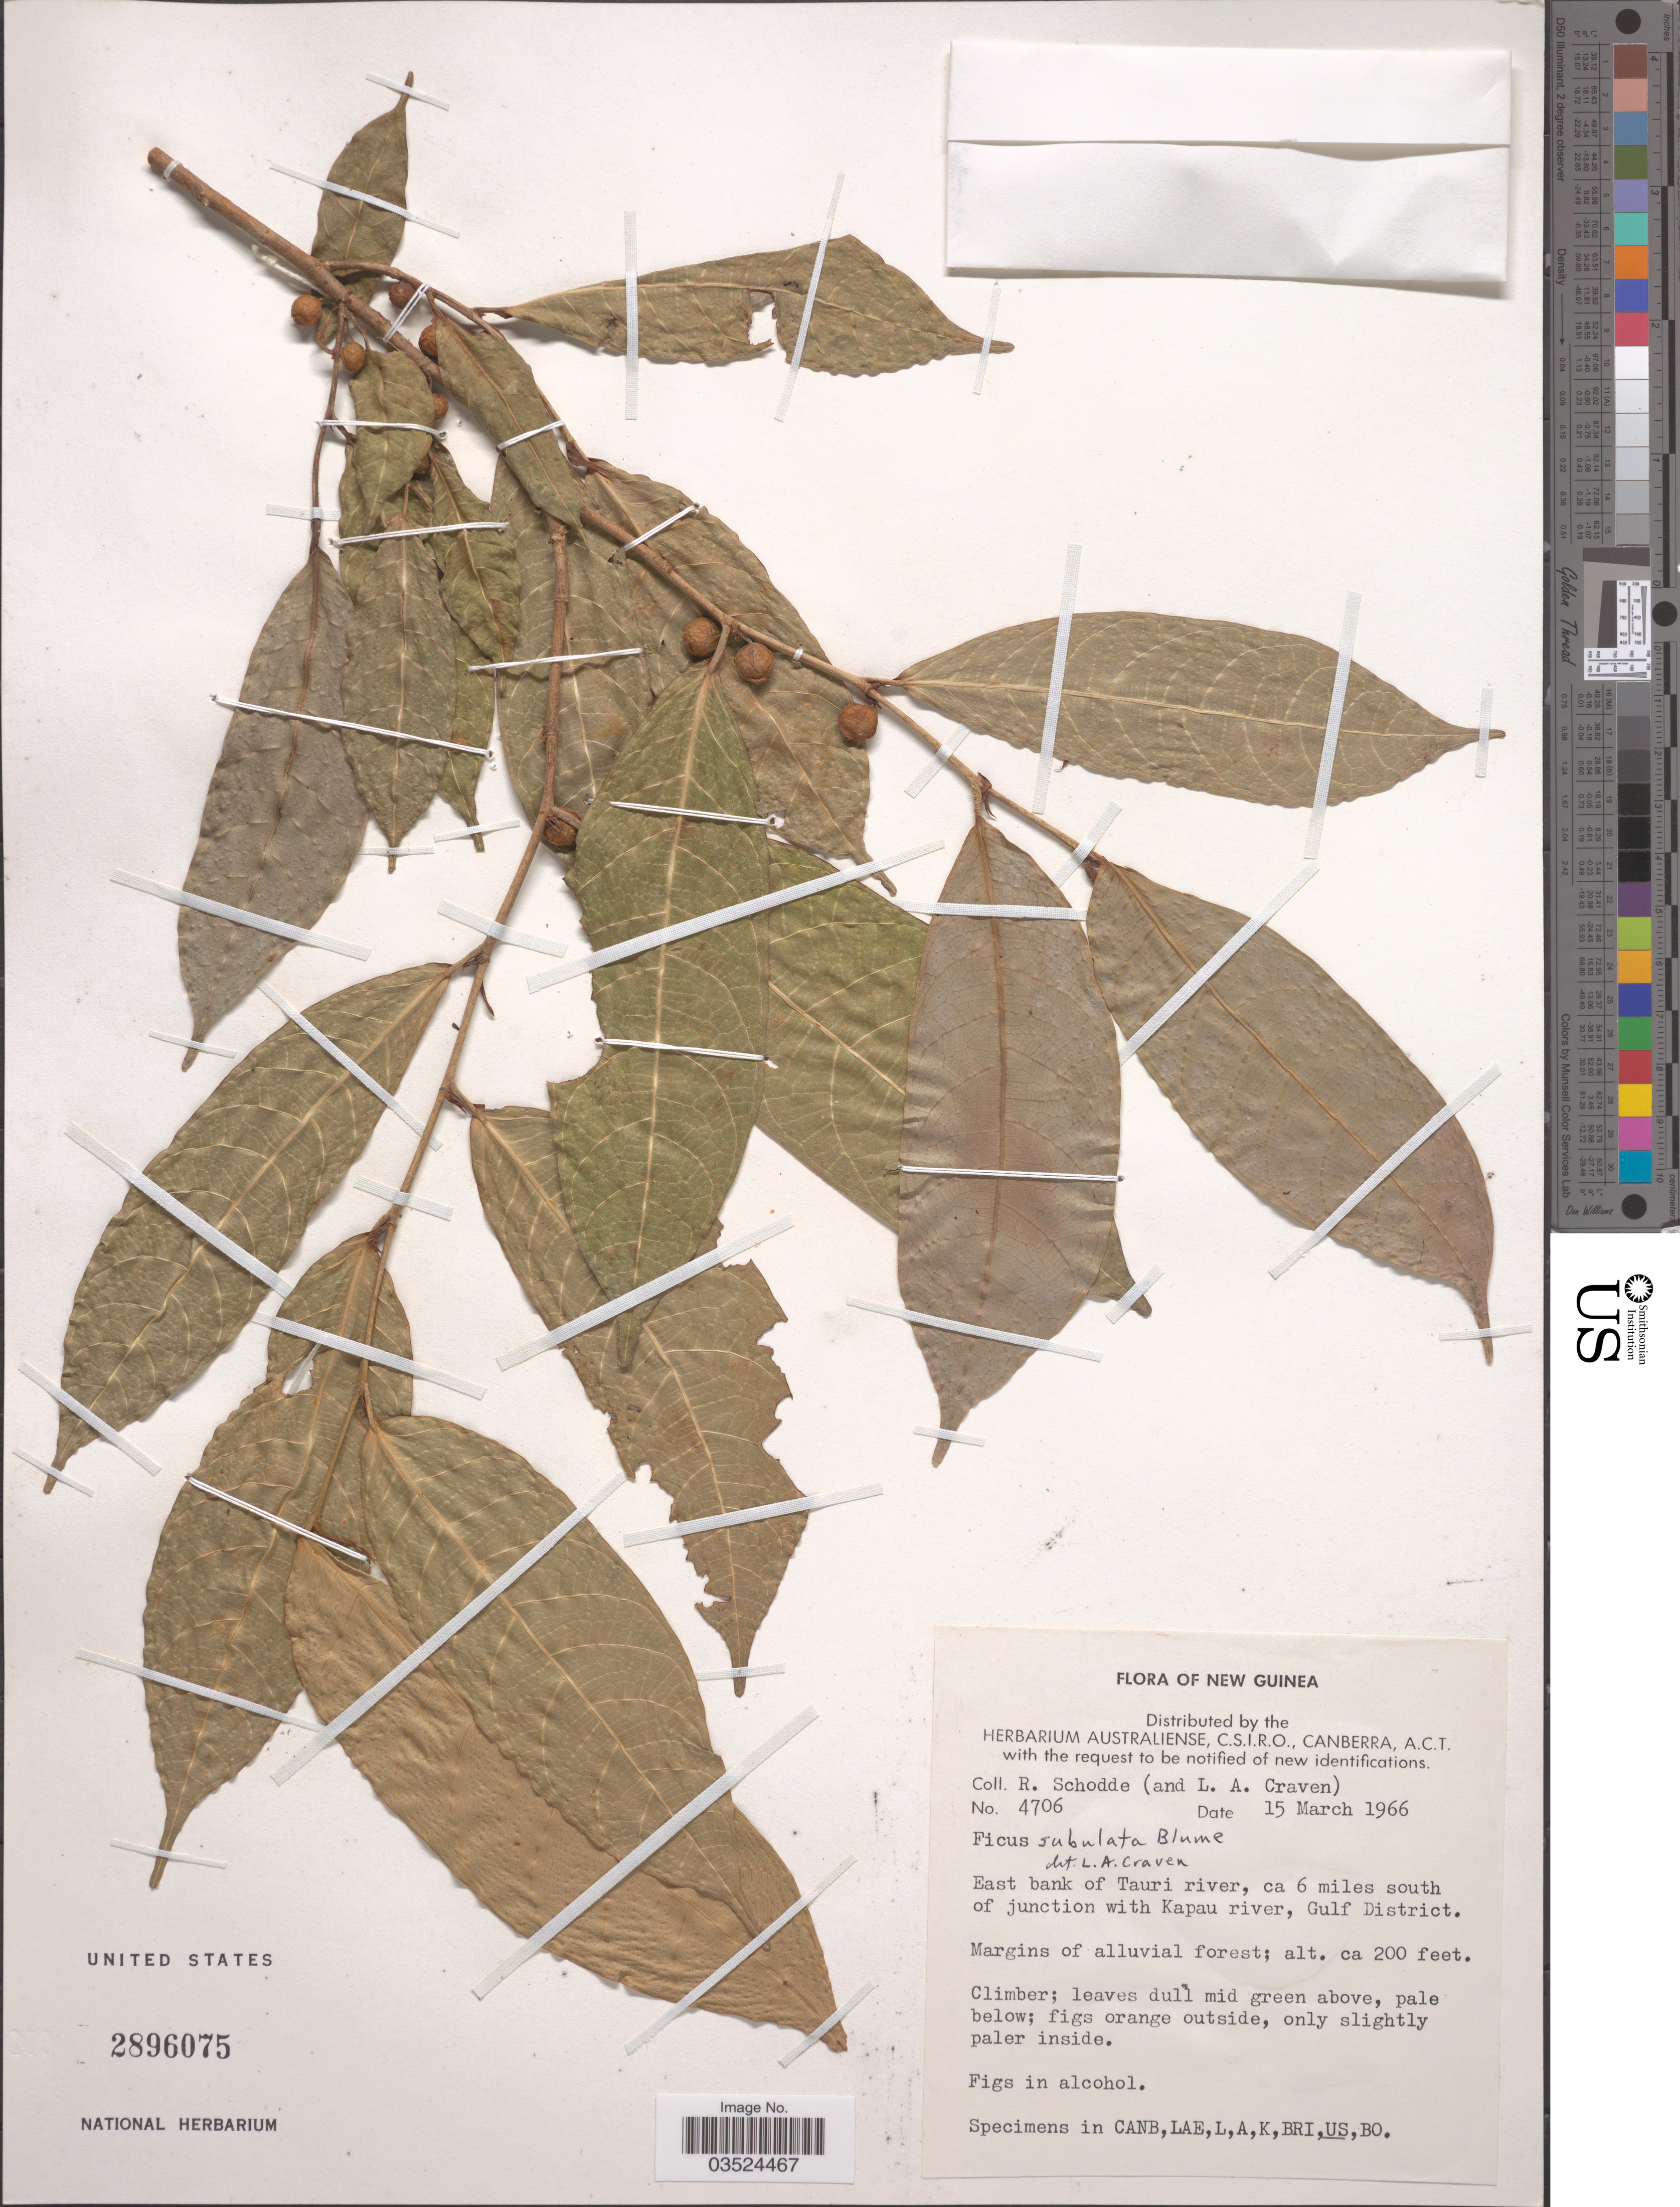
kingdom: Plantae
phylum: Tracheophyta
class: Magnoliopsida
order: Rosales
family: Moraceae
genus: Ficus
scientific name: Ficus subulata var. subulata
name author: Blume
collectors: R. Schodde & L. A. Craven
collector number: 4706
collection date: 1966-03-15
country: Papua New Guinea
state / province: Gulf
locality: New Guinea. East bank of Tauri river, ca 6 miles south of junction with Kapau river, Gulf District.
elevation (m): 61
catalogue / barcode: US 2896075